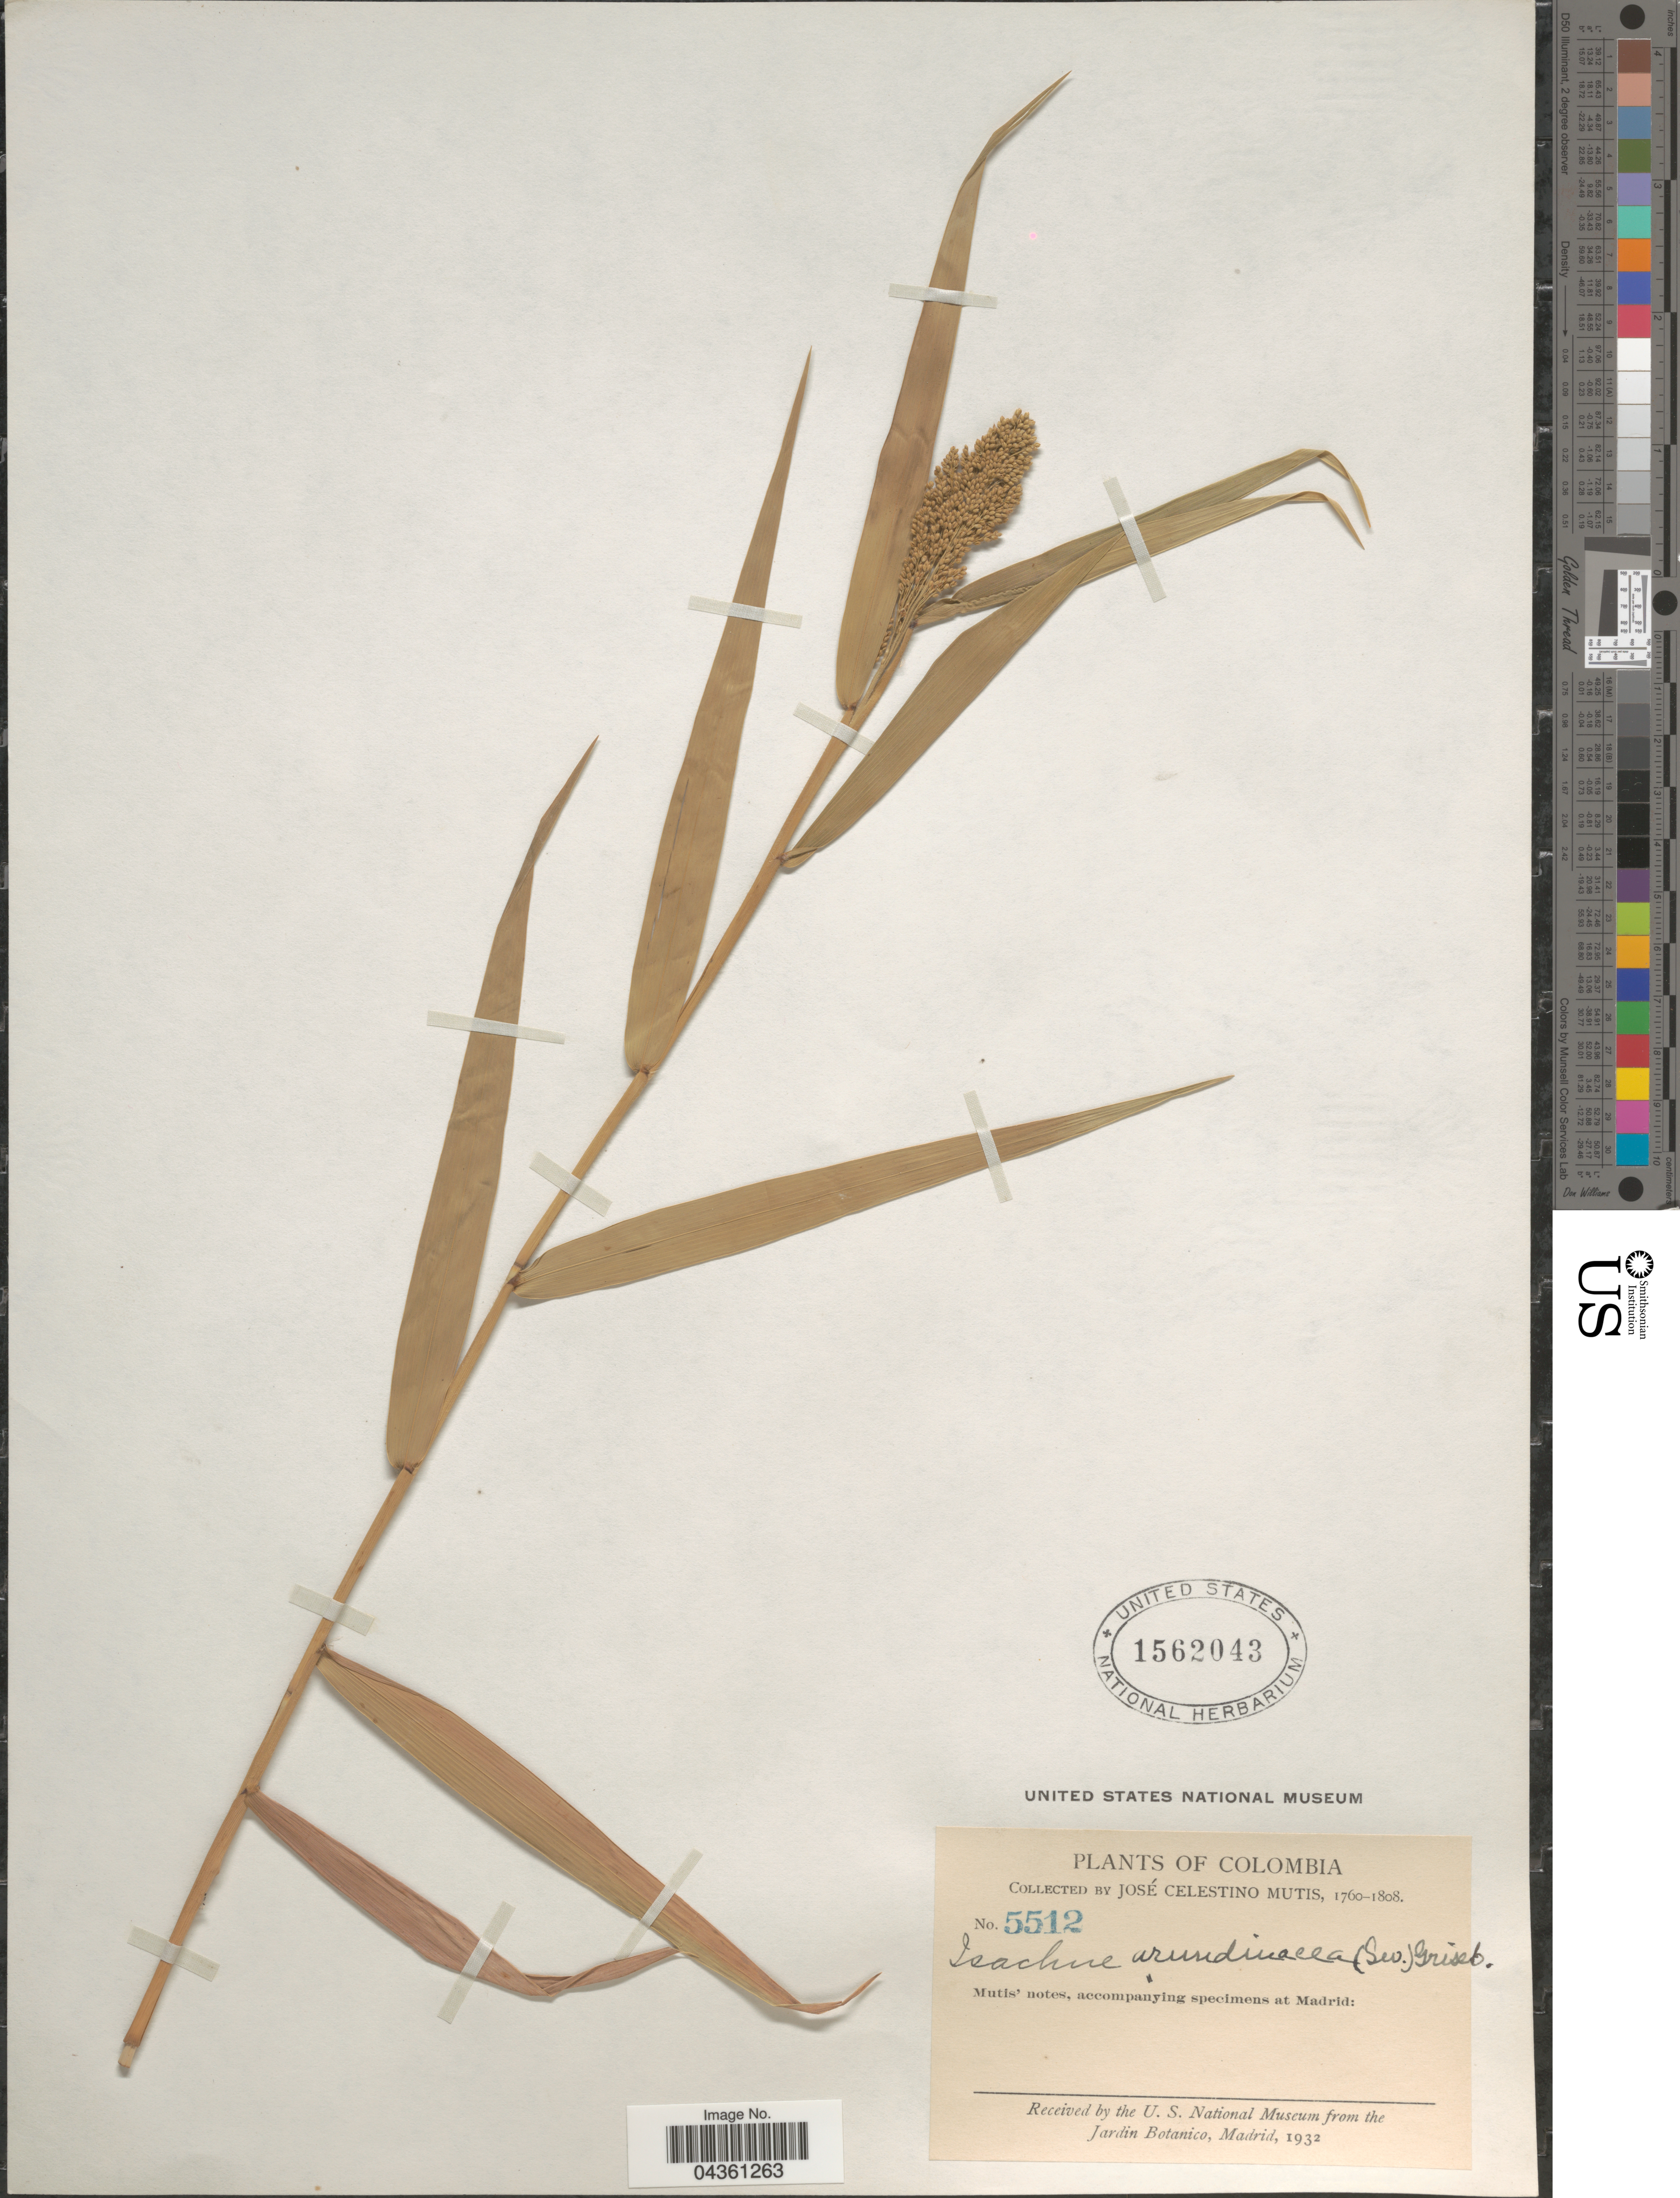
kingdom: Plantae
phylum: Tracheophyta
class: Liliopsida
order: Poales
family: Poaceae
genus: Isachne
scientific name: Isachne ligulata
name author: Swallen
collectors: J. C. B. Mutis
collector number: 5512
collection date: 1760/1808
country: Colombia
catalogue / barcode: US 1562043